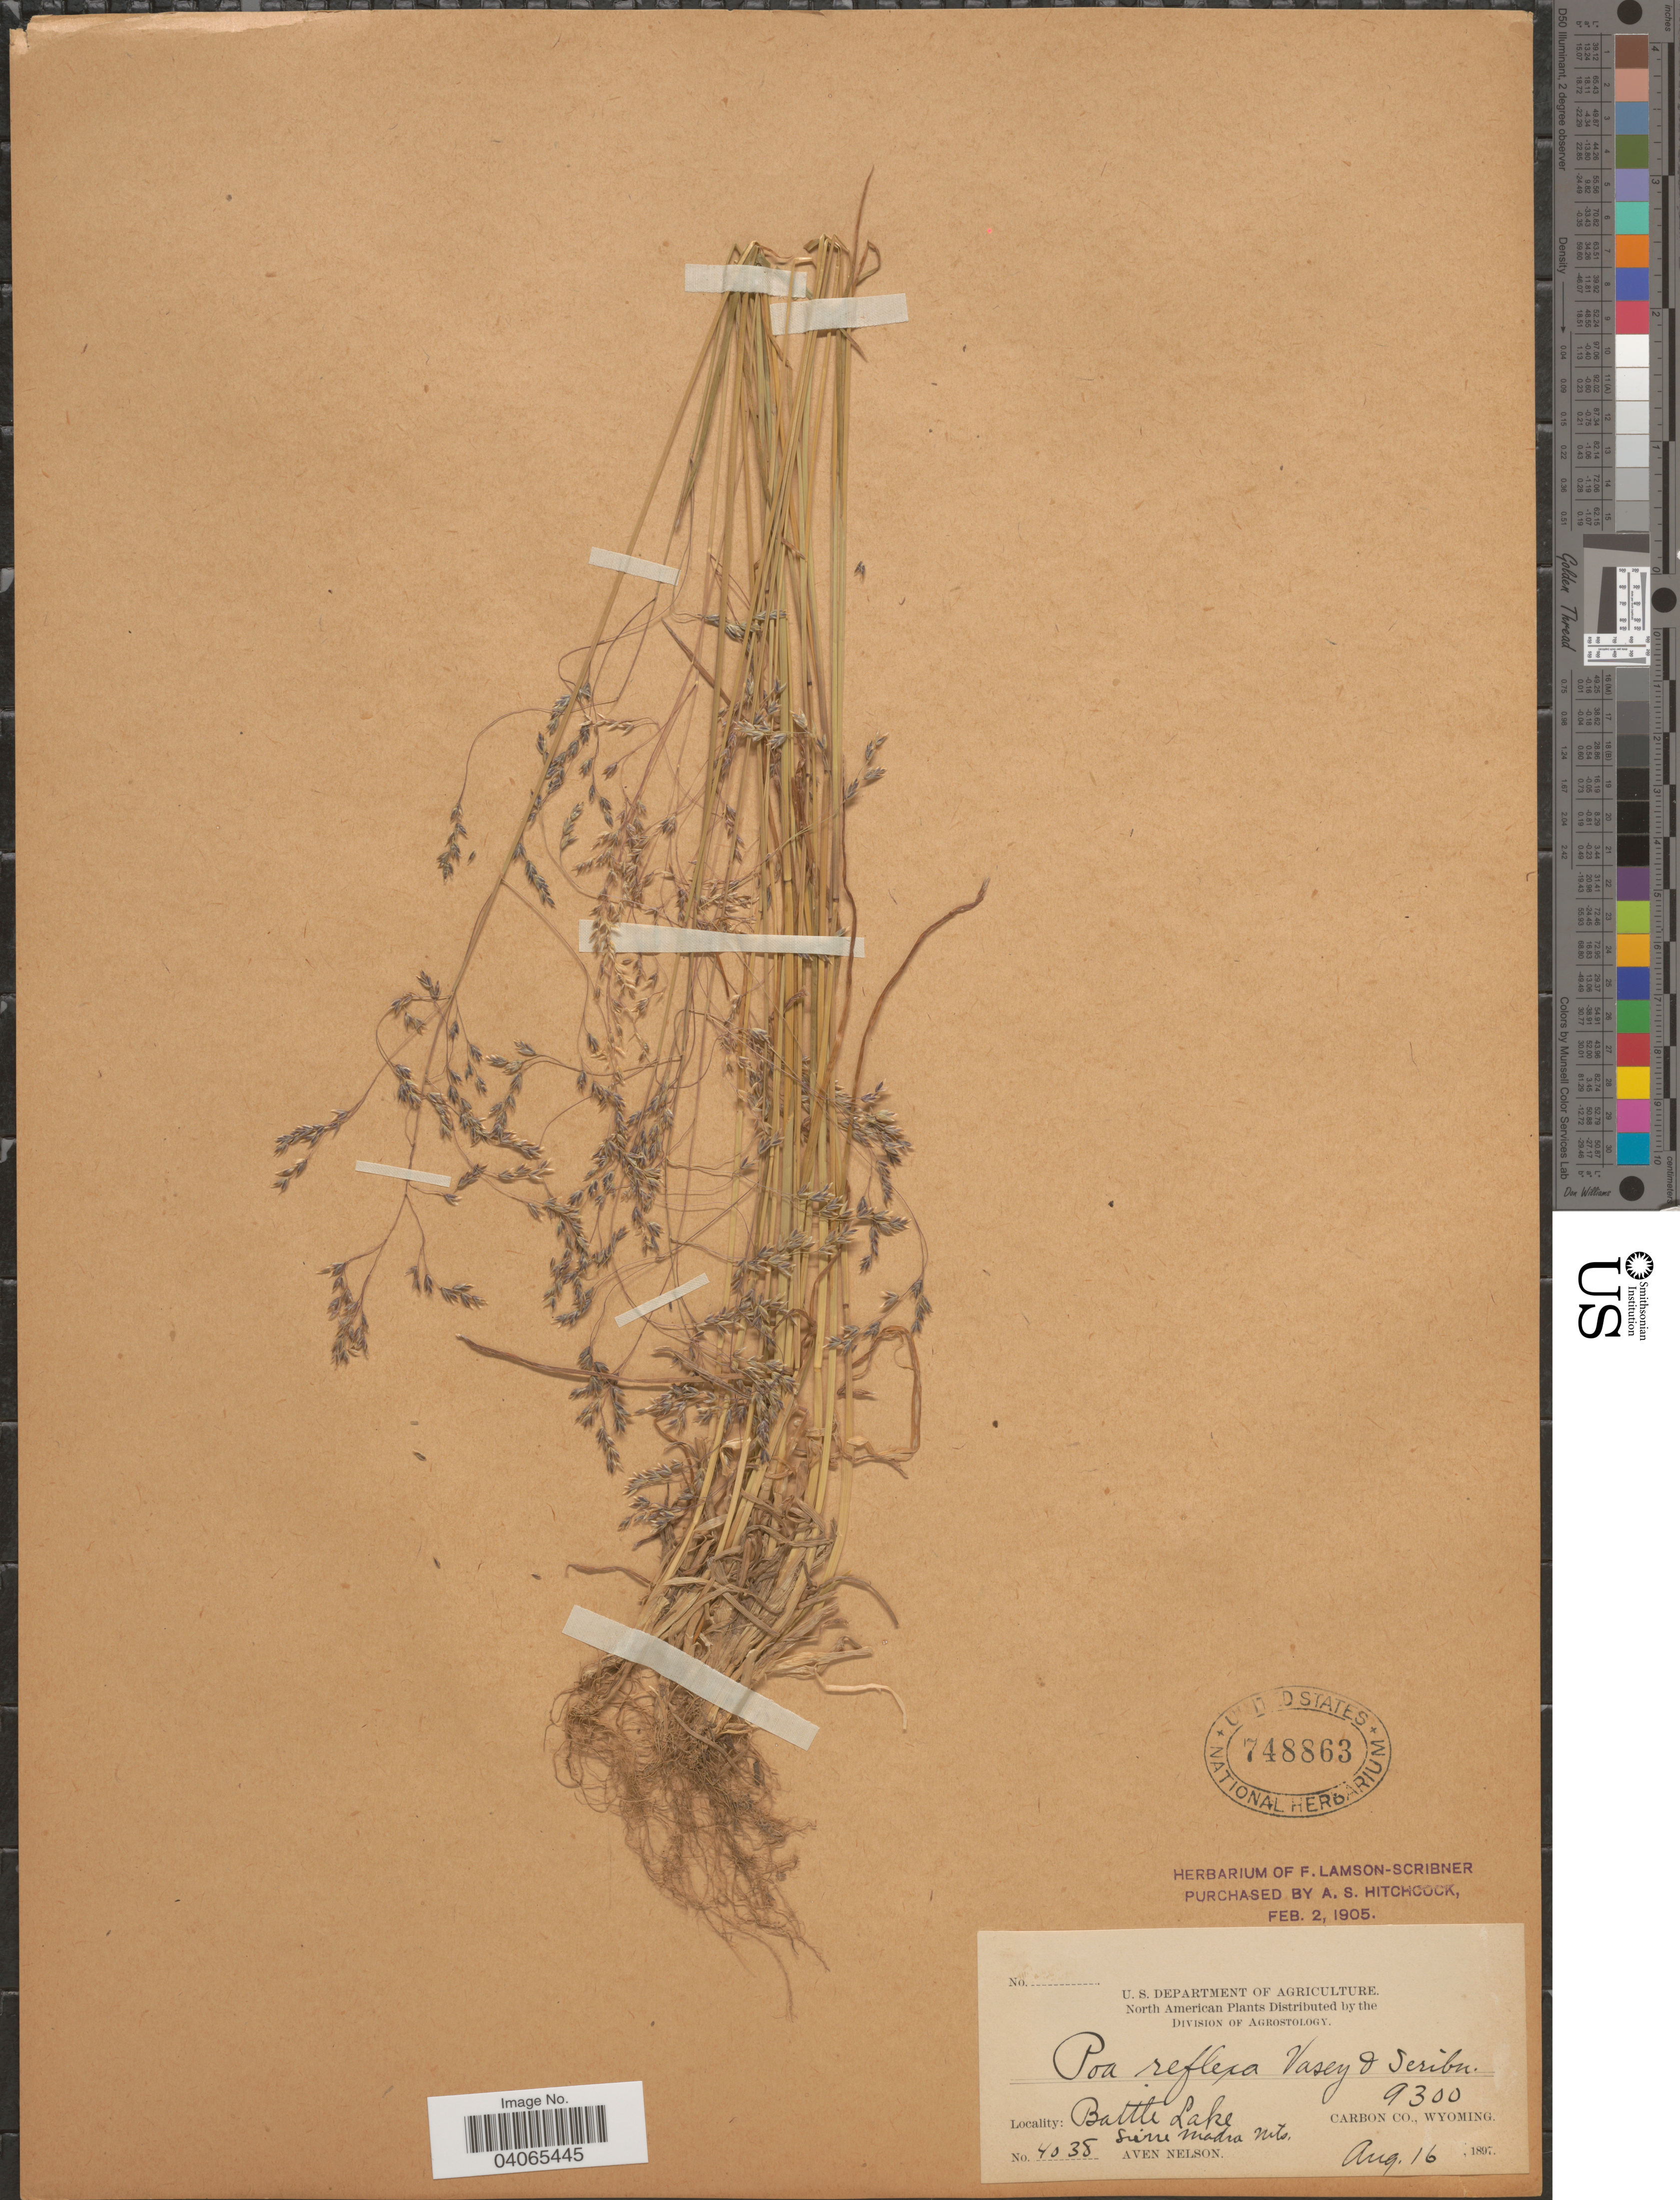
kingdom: Plantae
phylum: Tracheophyta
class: Liliopsida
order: Poales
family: Poaceae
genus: Poa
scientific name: Poa reflexa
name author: Vasey & Scribn.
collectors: A. Nelson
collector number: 4038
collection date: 1897-08-16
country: United States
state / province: Wyoming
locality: Battle Lake. Carbon Co. Sierra Madra Mts.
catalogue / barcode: US 748863